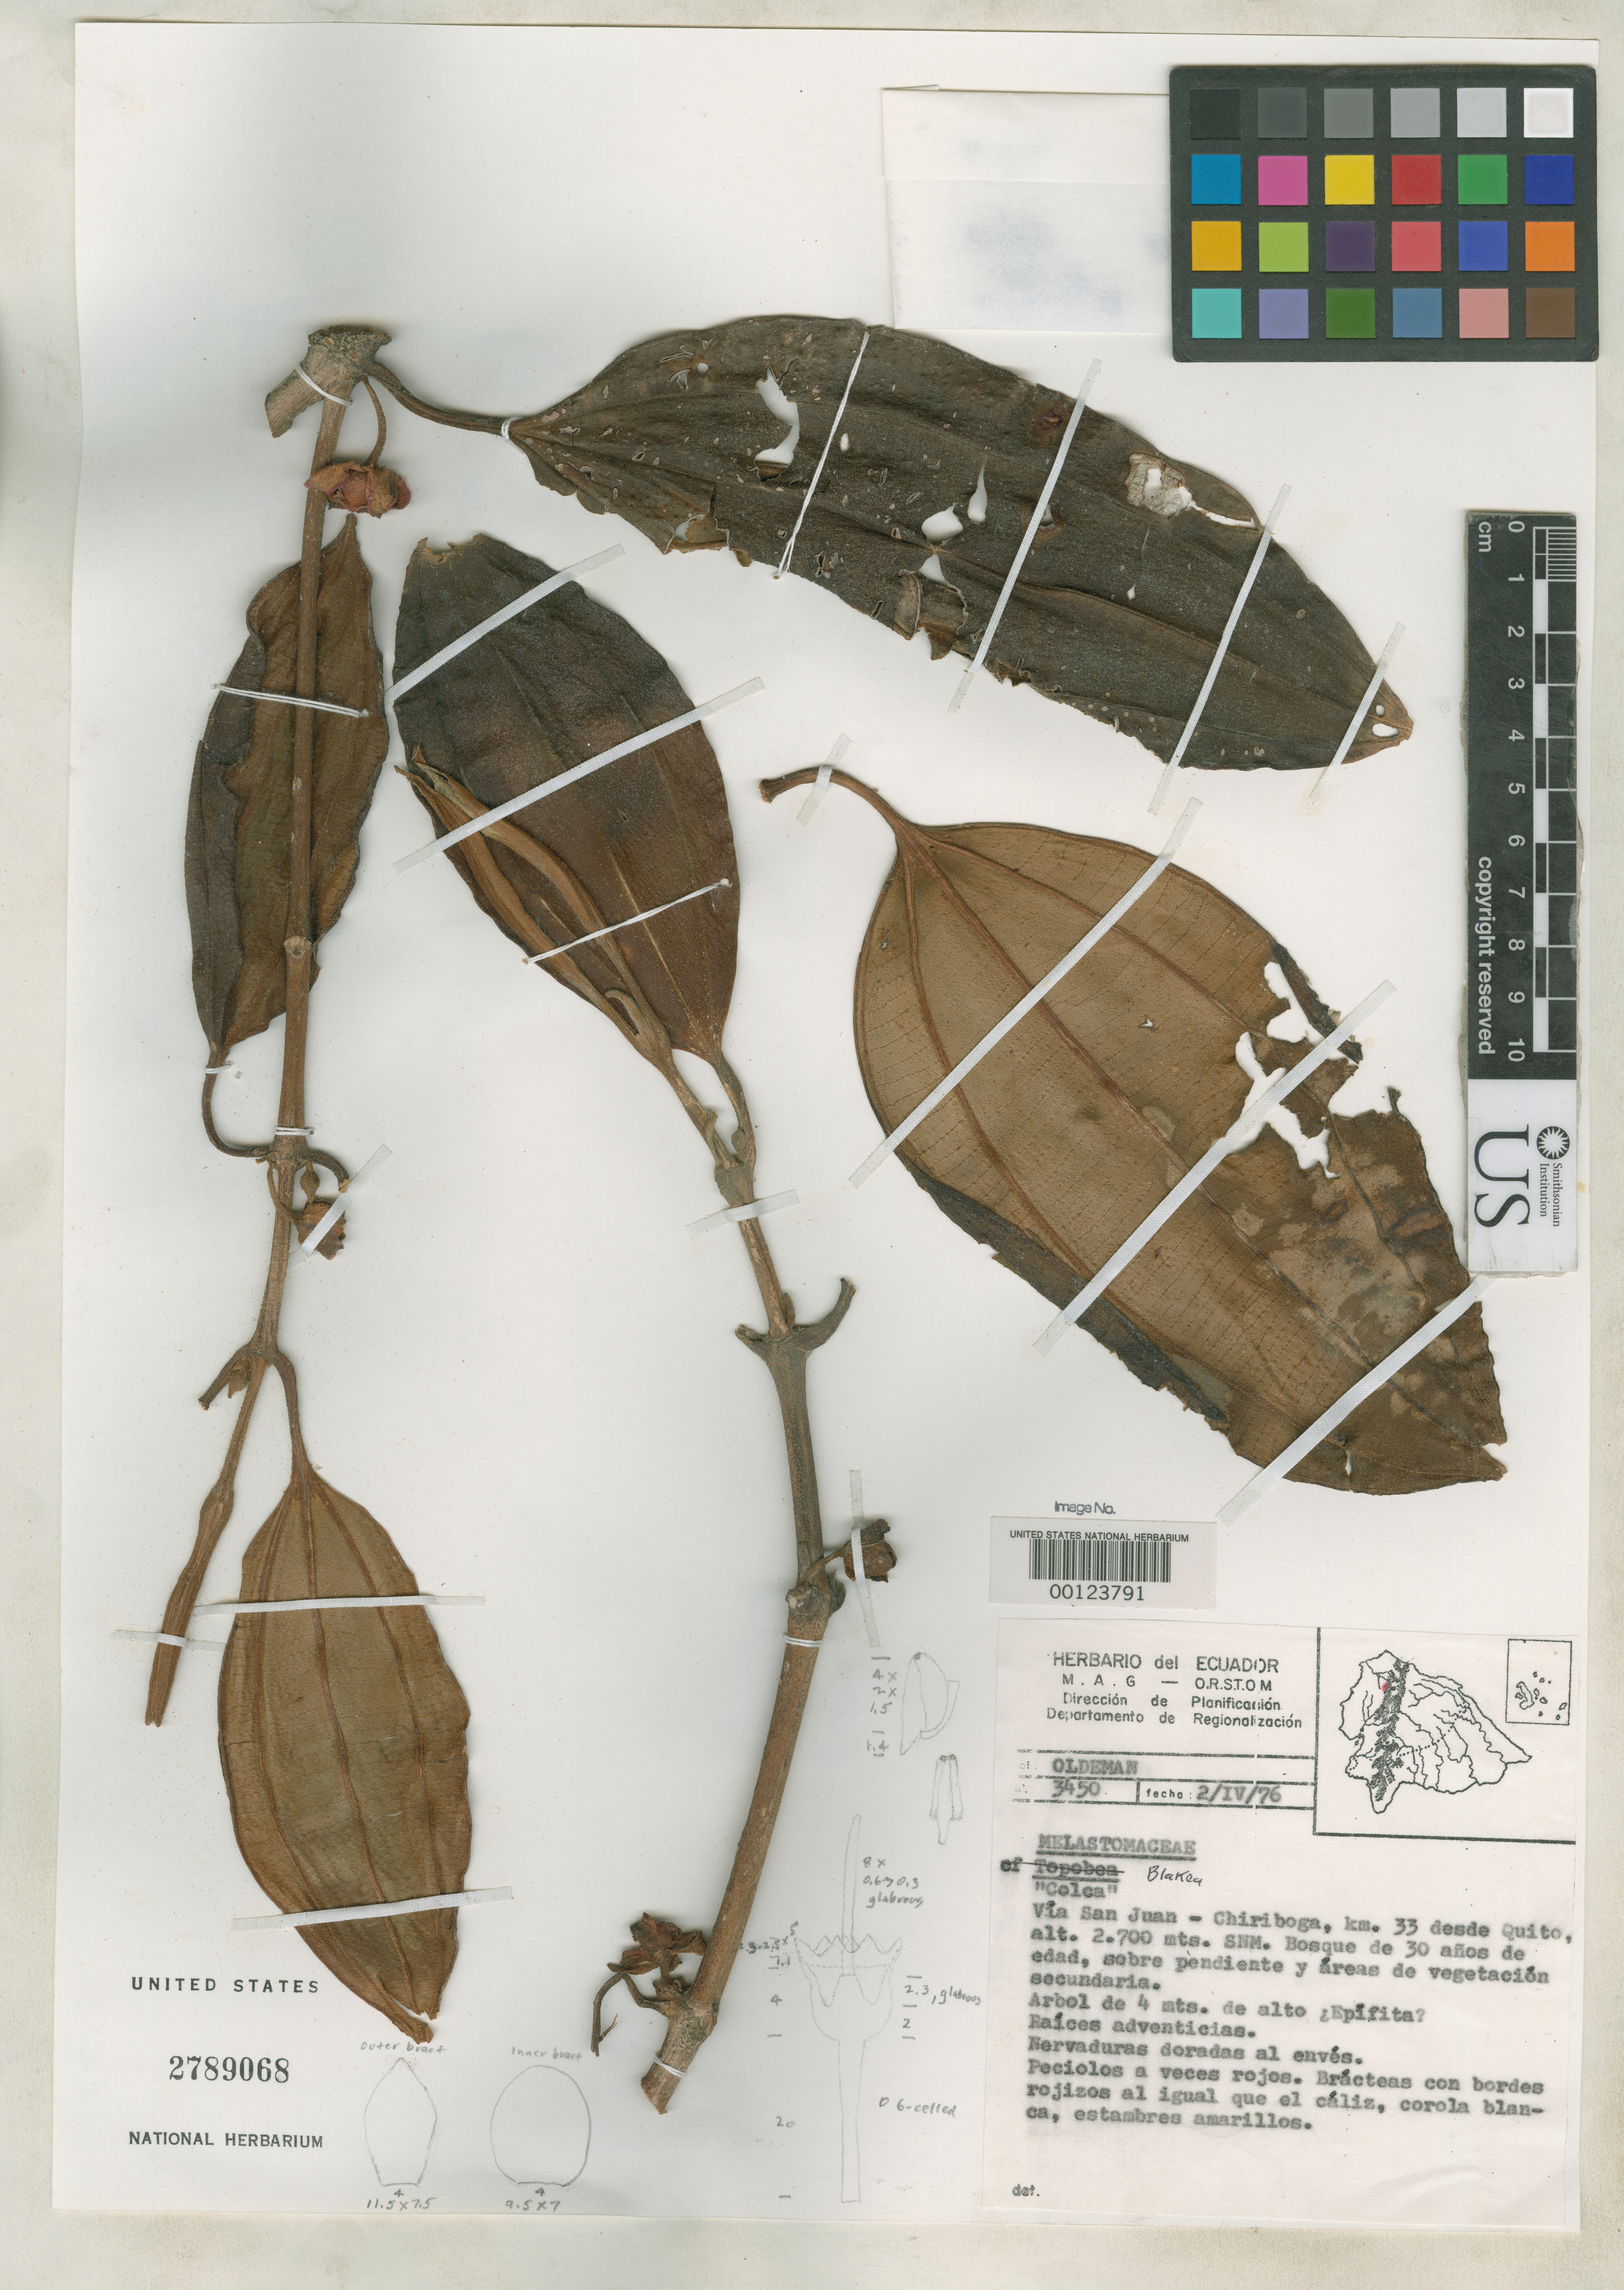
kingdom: Plantae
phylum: Tracheophyta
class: Magnoliopsida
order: Myrtales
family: Melastomataceae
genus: Blakea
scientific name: Blakea oldemanii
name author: Wurdack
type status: Holotype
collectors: R. Oldeman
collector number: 3450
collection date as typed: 02 Apr 1976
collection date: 1976-04-02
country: Ecuador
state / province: Pichincha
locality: San Juan-Chiriboga Road.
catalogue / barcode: US 2789068